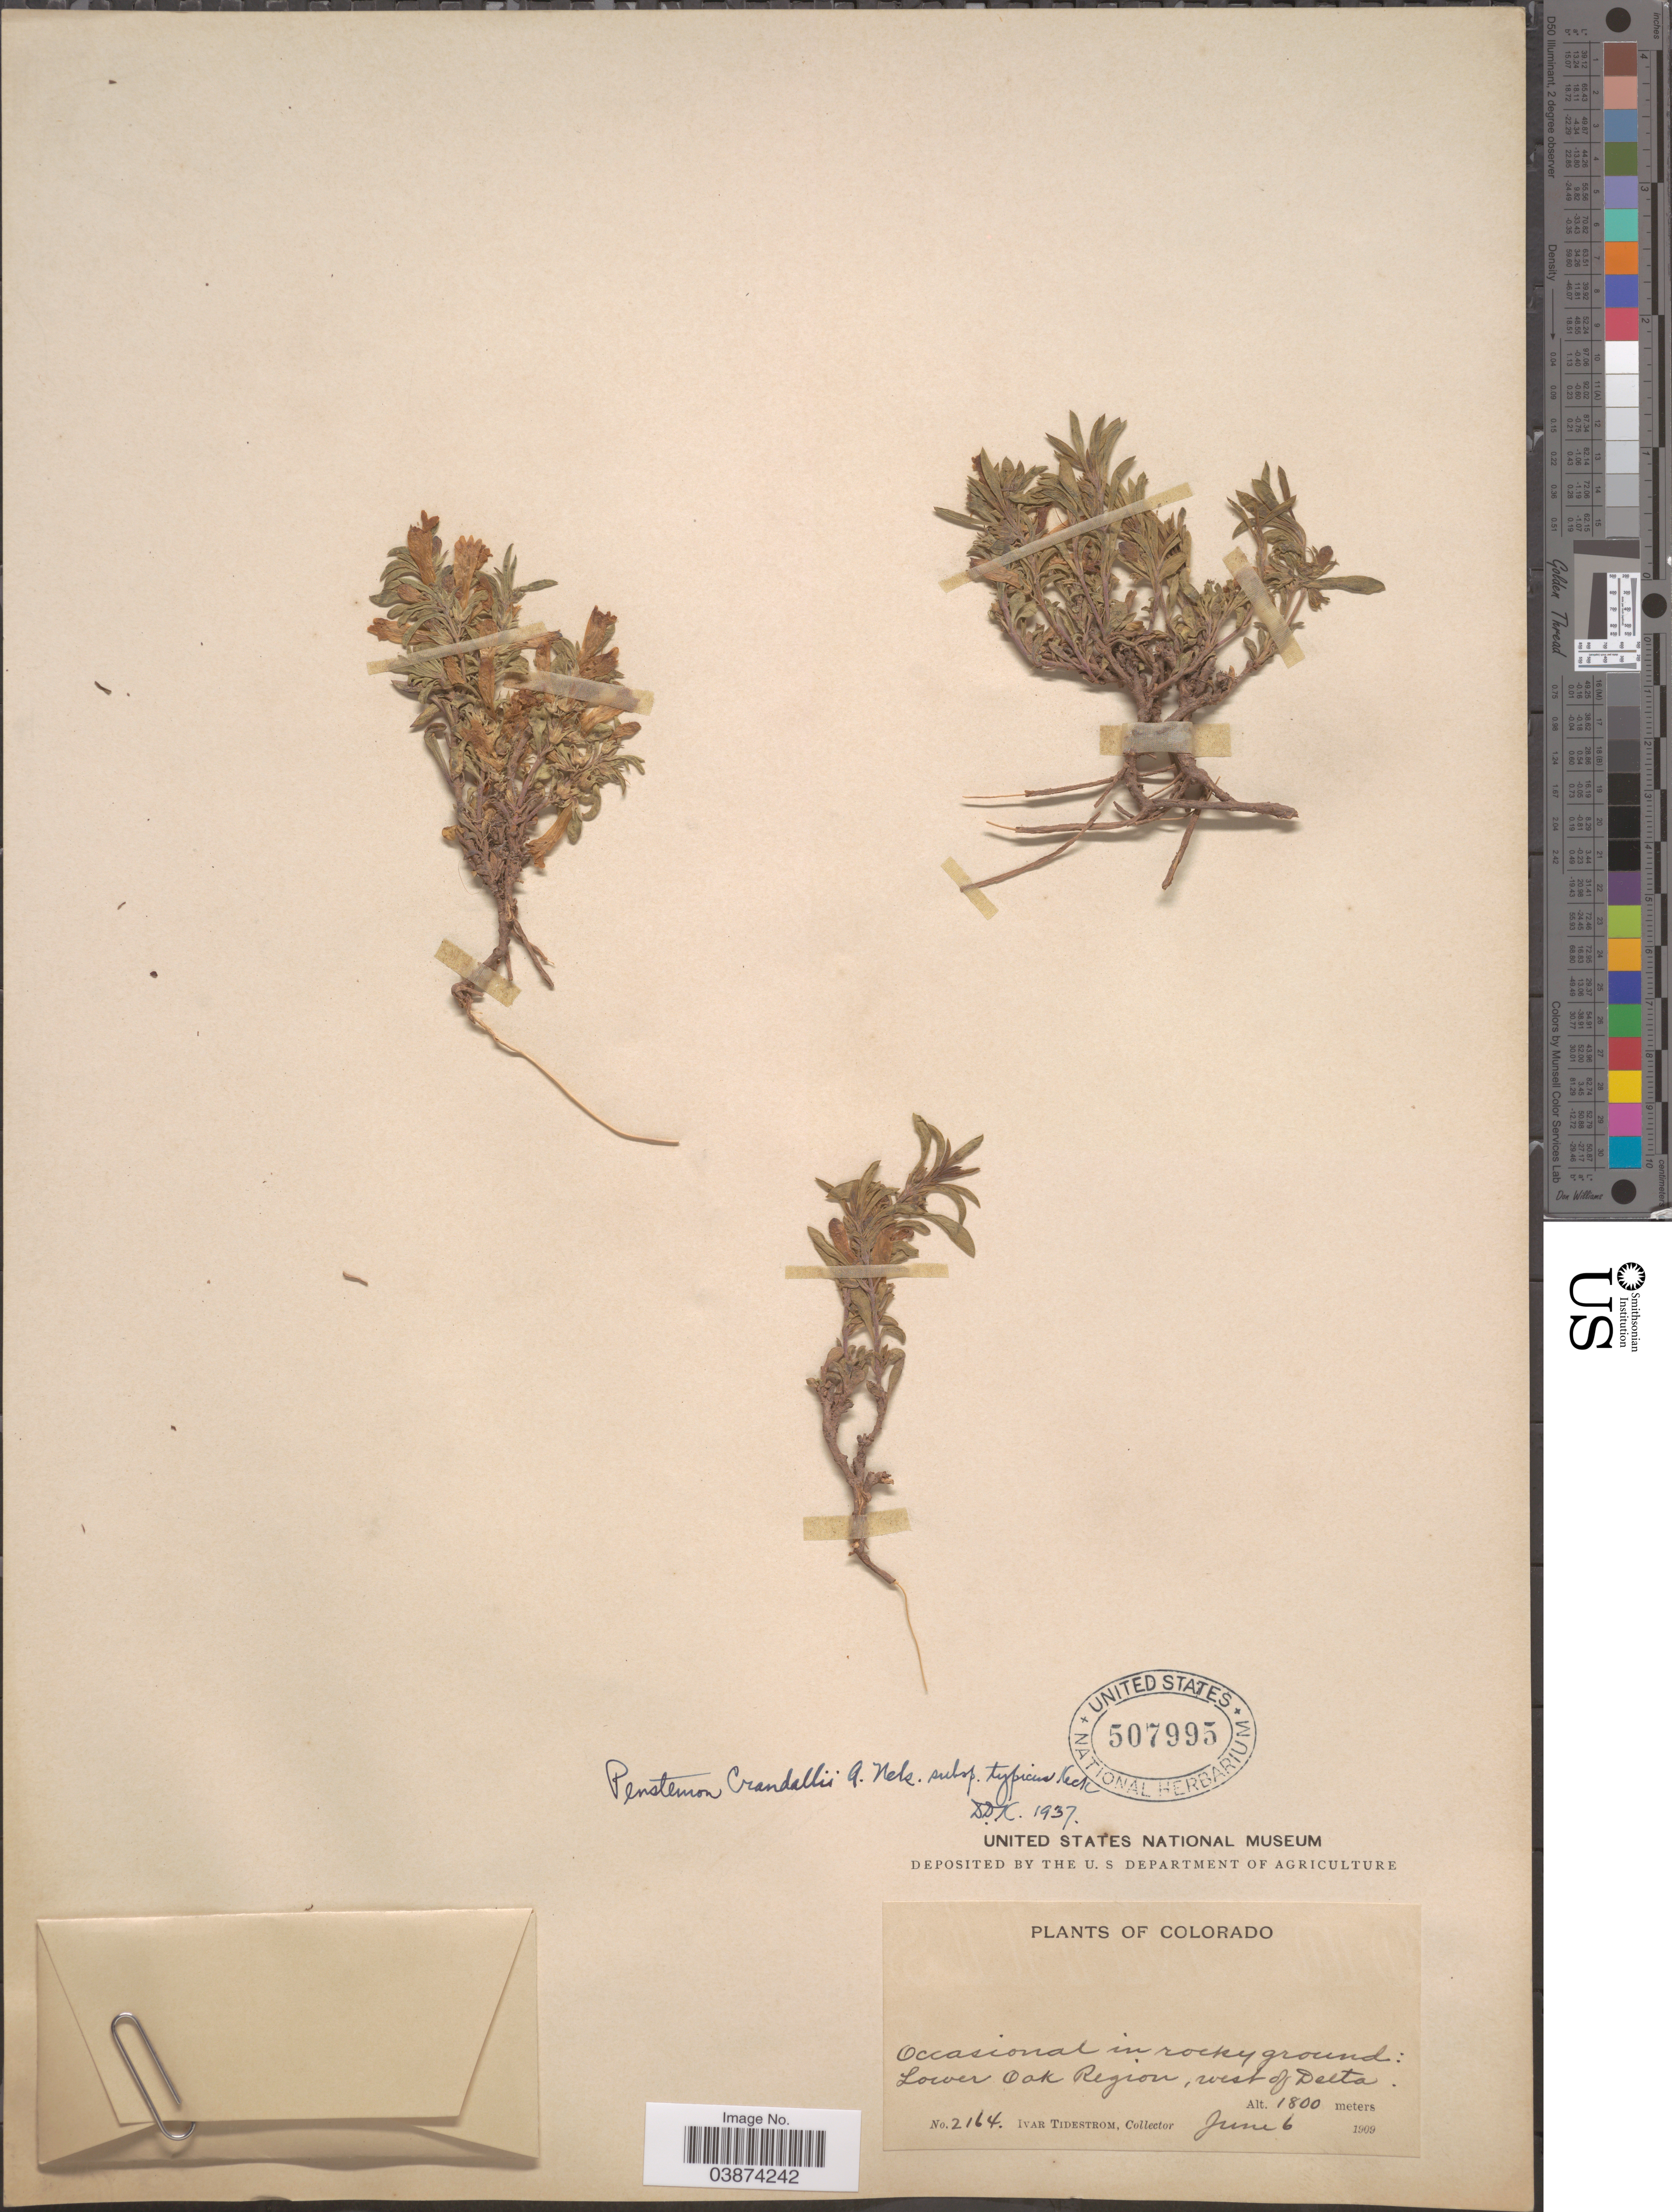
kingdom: Plantae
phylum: Tracheophyta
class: Magnoliopsida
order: Lamiales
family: Plantaginaceae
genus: Penstemon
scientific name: Penstemon crandallii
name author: A. Nelson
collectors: I. F. Tidestrom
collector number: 2164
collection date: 1909-06-06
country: United States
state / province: Colorado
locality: Lower Oak Region, west of Delta.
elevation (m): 1800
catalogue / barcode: US 507995